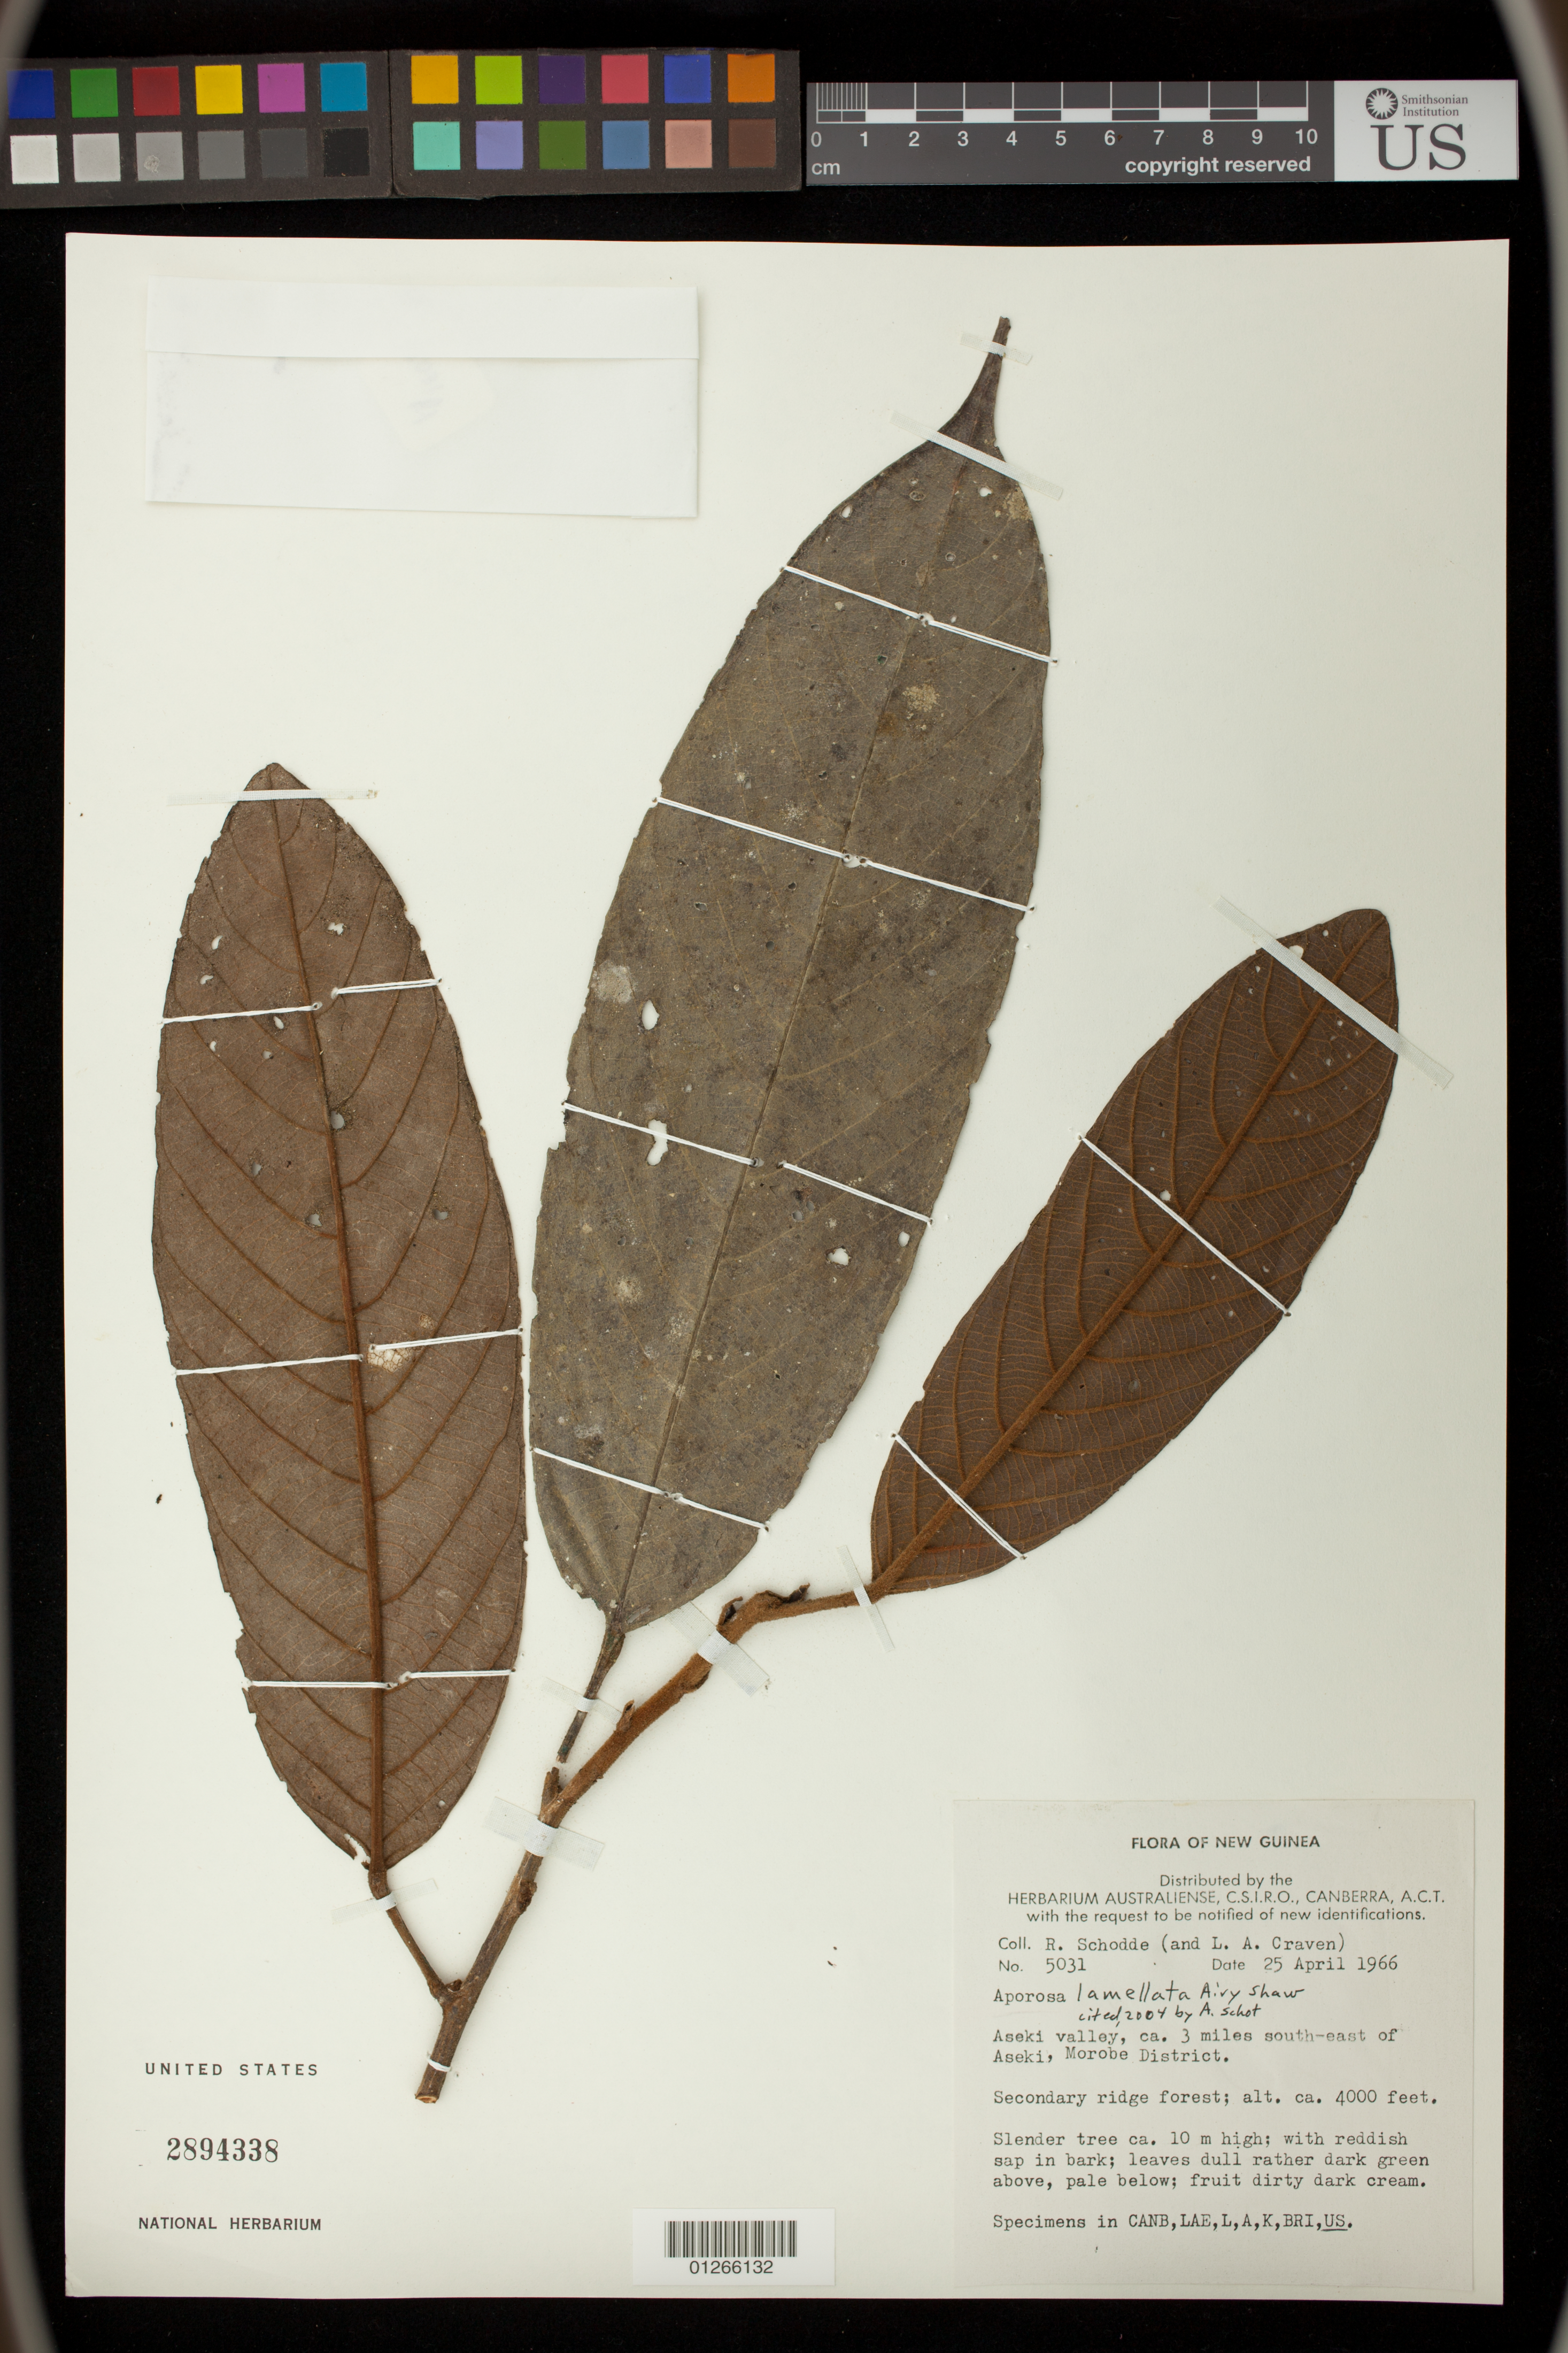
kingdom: Plantae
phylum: Tracheophyta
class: Magnoliopsida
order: Malpighiales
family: Phyllanthaceae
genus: Aporosa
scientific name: Aporosa lamellata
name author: Airy Shaw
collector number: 5031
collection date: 1966-04-25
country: Papua New Guinea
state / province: Morobe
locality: New Guinea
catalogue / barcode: US 2894338